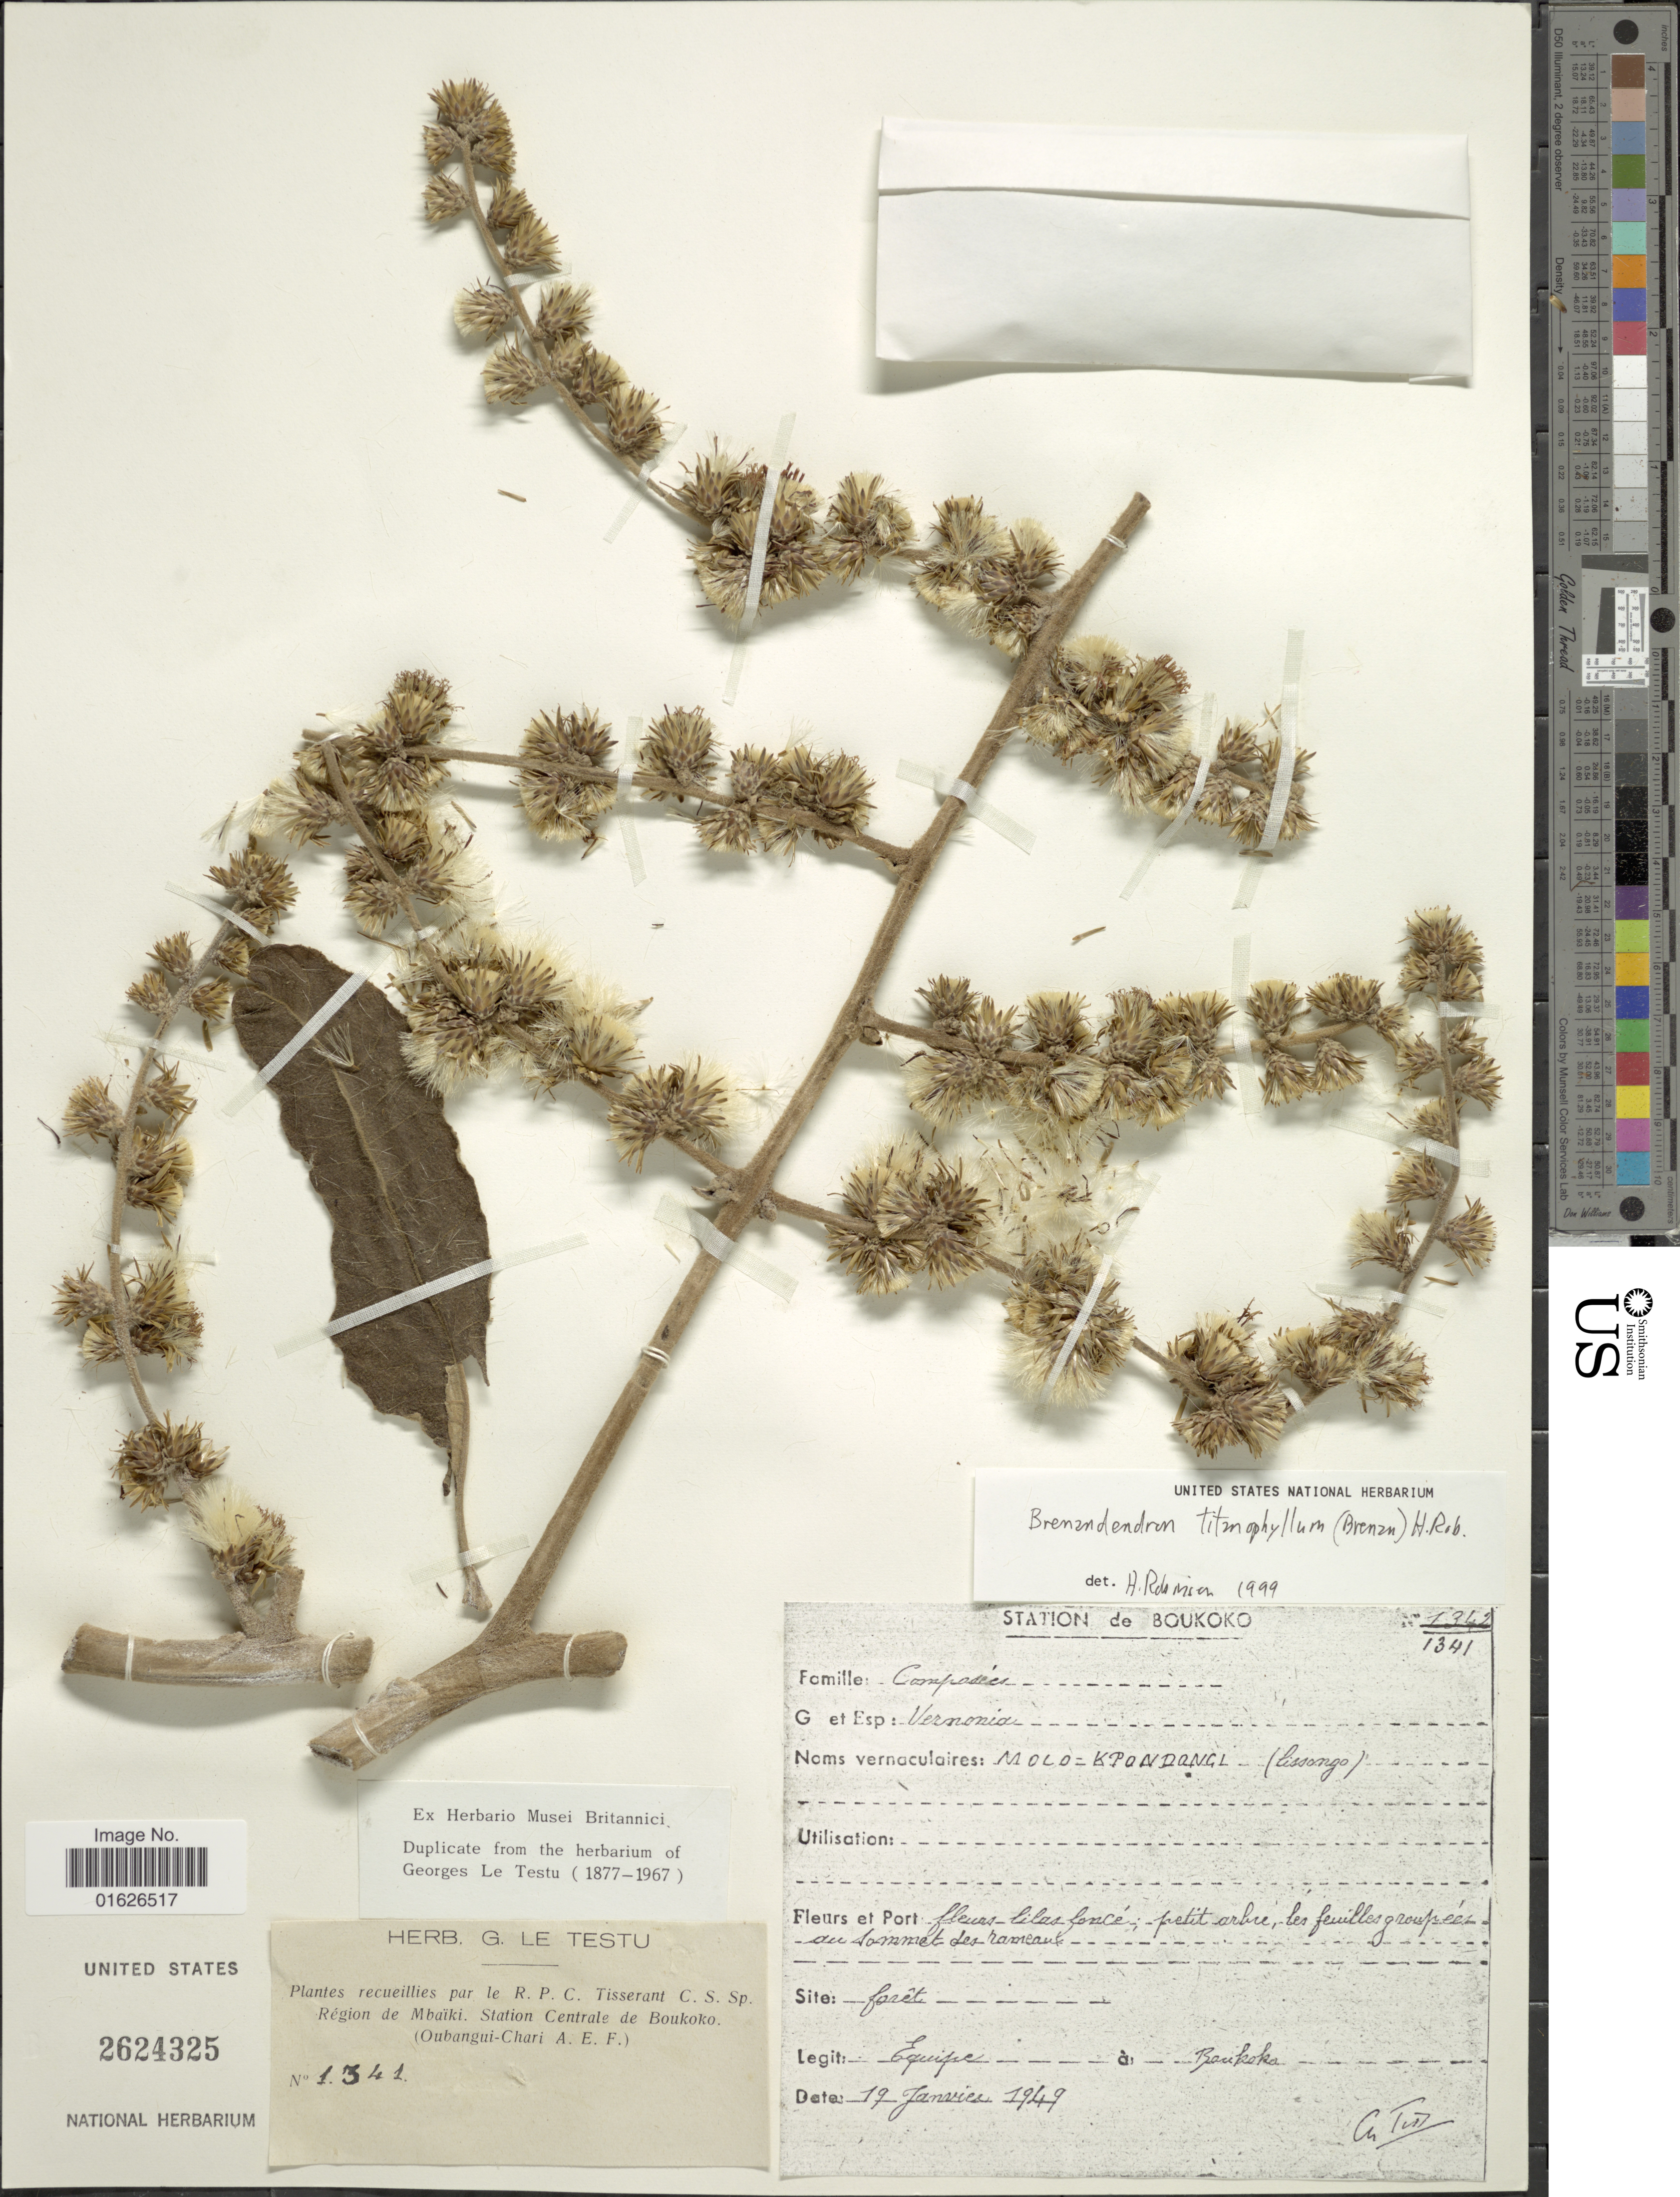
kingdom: Plantae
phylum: Tracheophyta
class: Magnoliopsida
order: Asterales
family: Asteraceae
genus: Brenandendron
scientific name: Brenandendron titanophyllum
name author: (Brenan) H. Rob.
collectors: Equipe a Boukoko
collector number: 1341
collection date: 1949-01-19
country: Central African Republic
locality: Region de Mbaiki Station Centrale de Boukoko.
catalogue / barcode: US 2624325